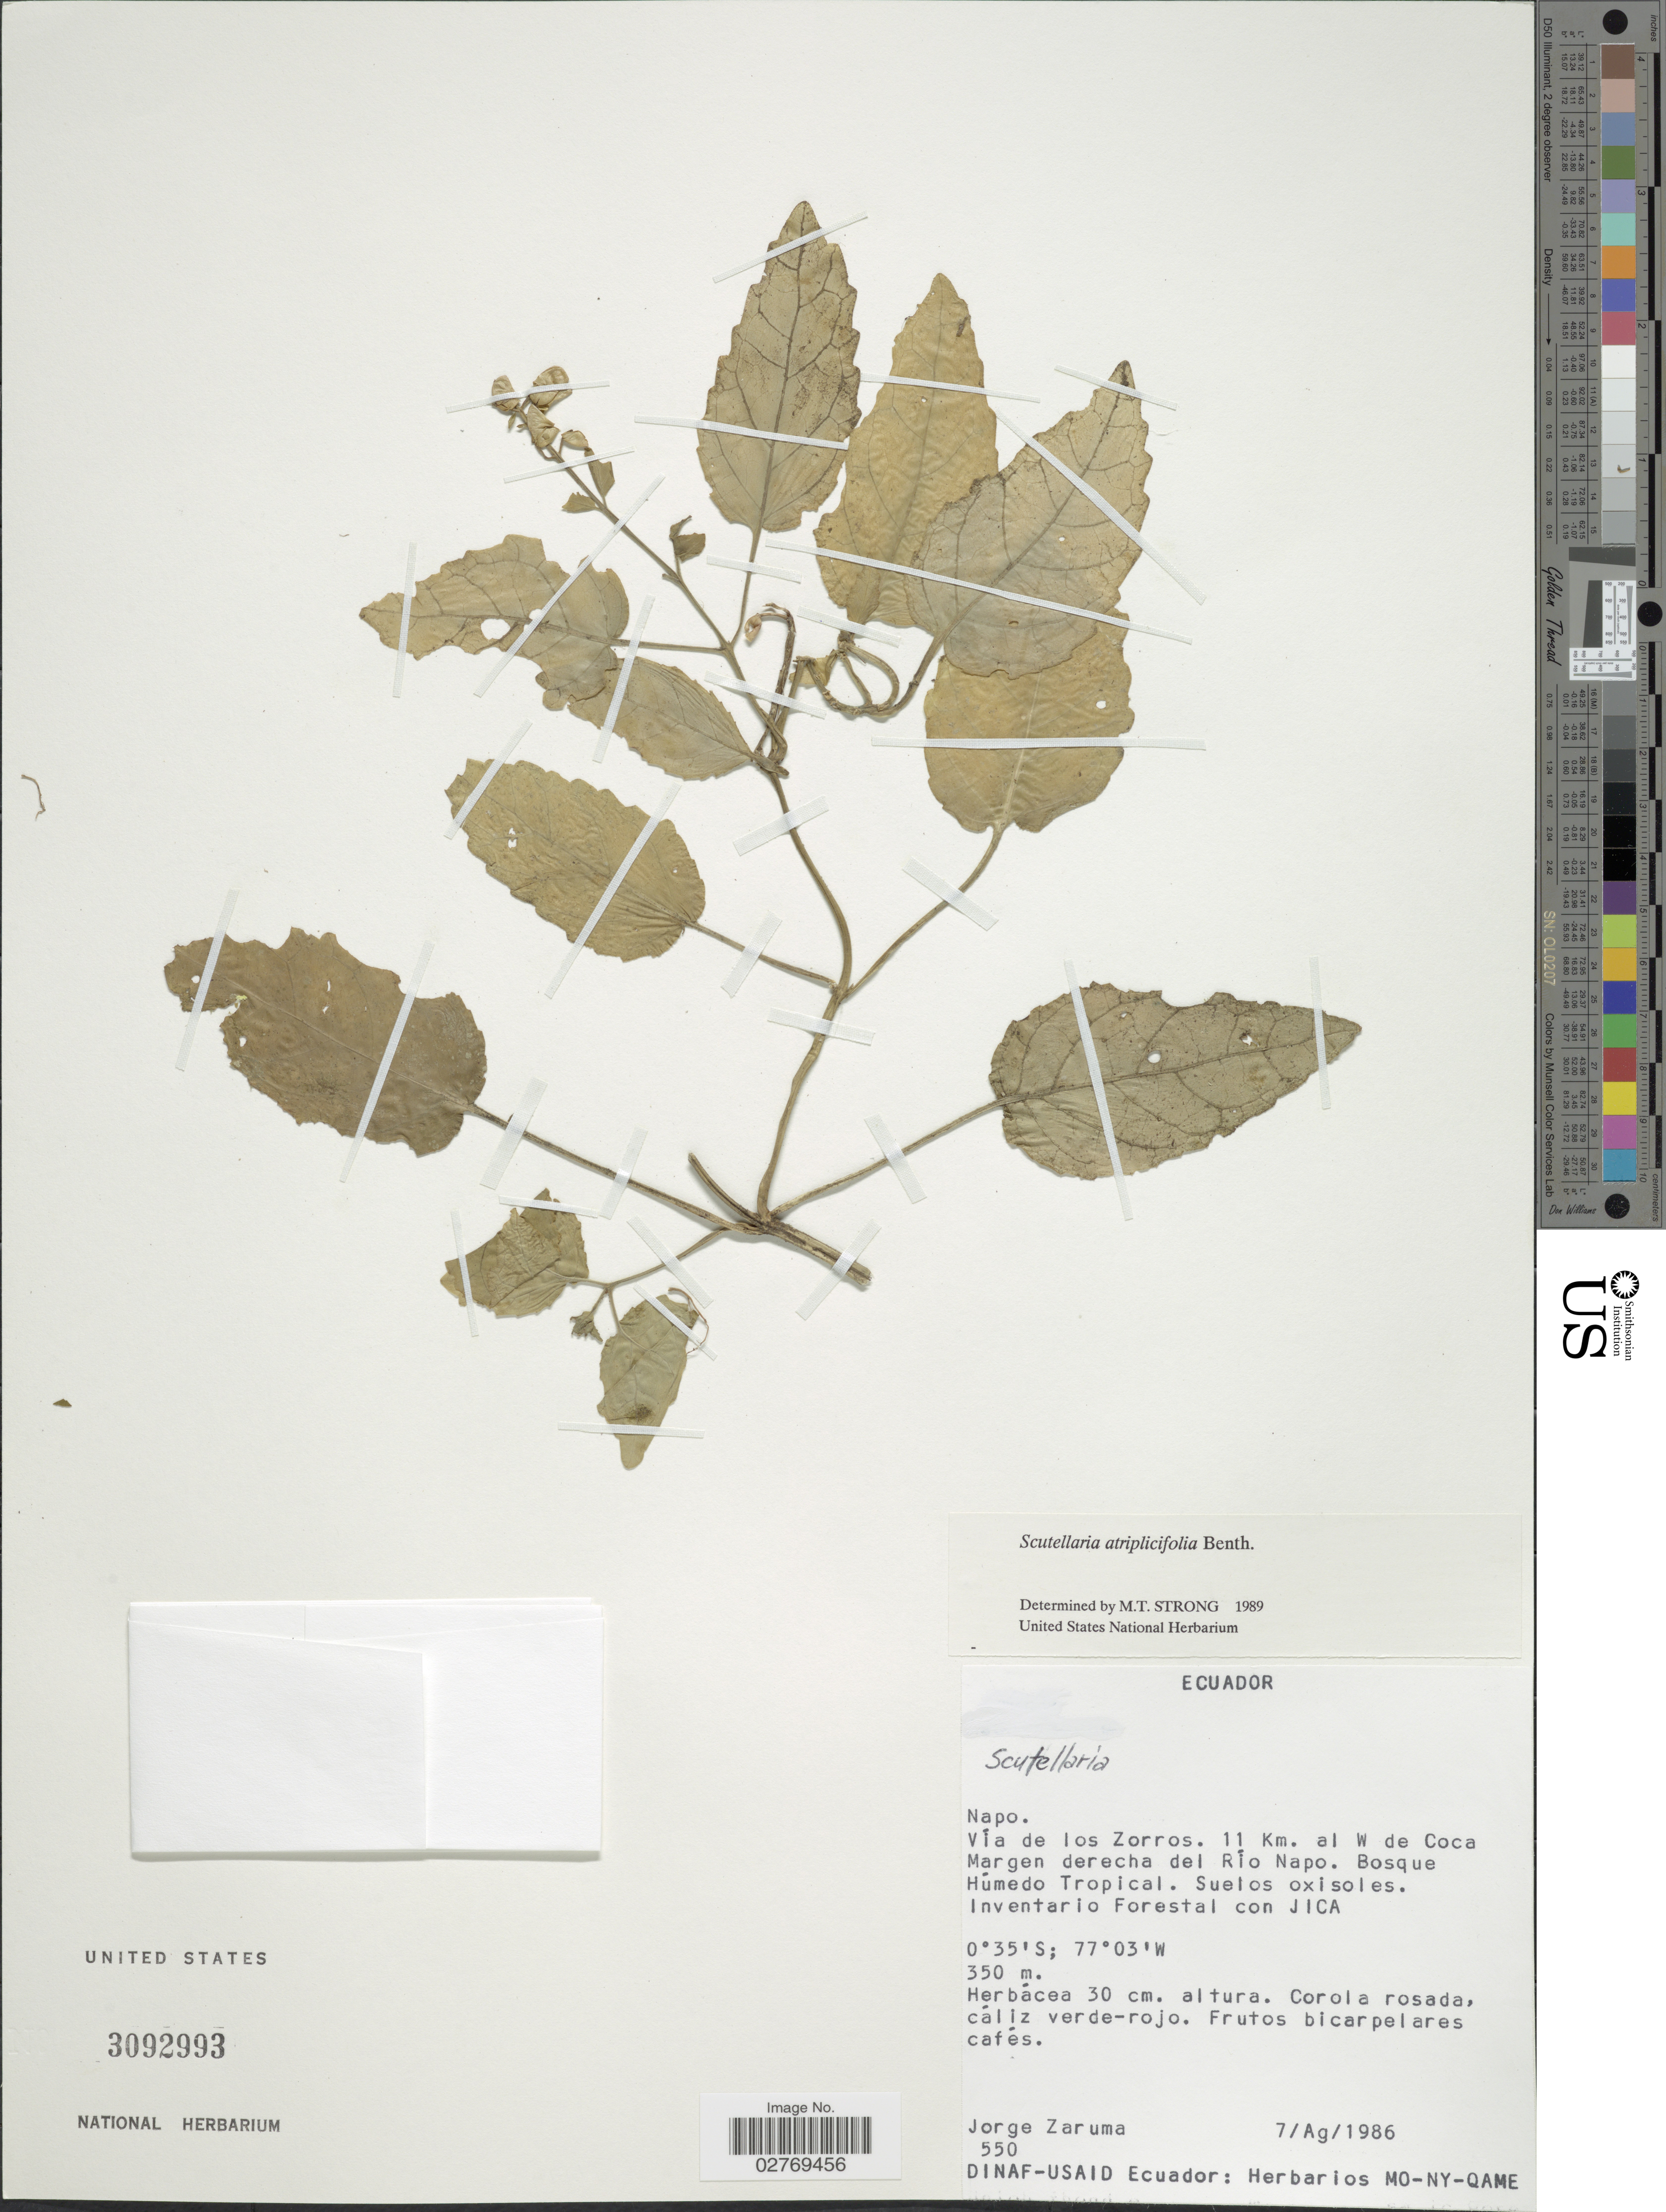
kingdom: Plantae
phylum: Tracheophyta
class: Magnoliopsida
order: Lamiales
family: Lamiaceae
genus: Scutellaria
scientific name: Scutellaria atriplicifolia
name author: Benth.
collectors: J. Zaruma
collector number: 550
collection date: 1986-08-07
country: Ecuador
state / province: Napo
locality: Vía de los Zorros. 11 Km. al W de Coca Margen derecha del Río Napo. Bosque Húmedo Tropical. Suelos oxisoles. Inventario Forestal con JICA.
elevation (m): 350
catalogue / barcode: US 3092993